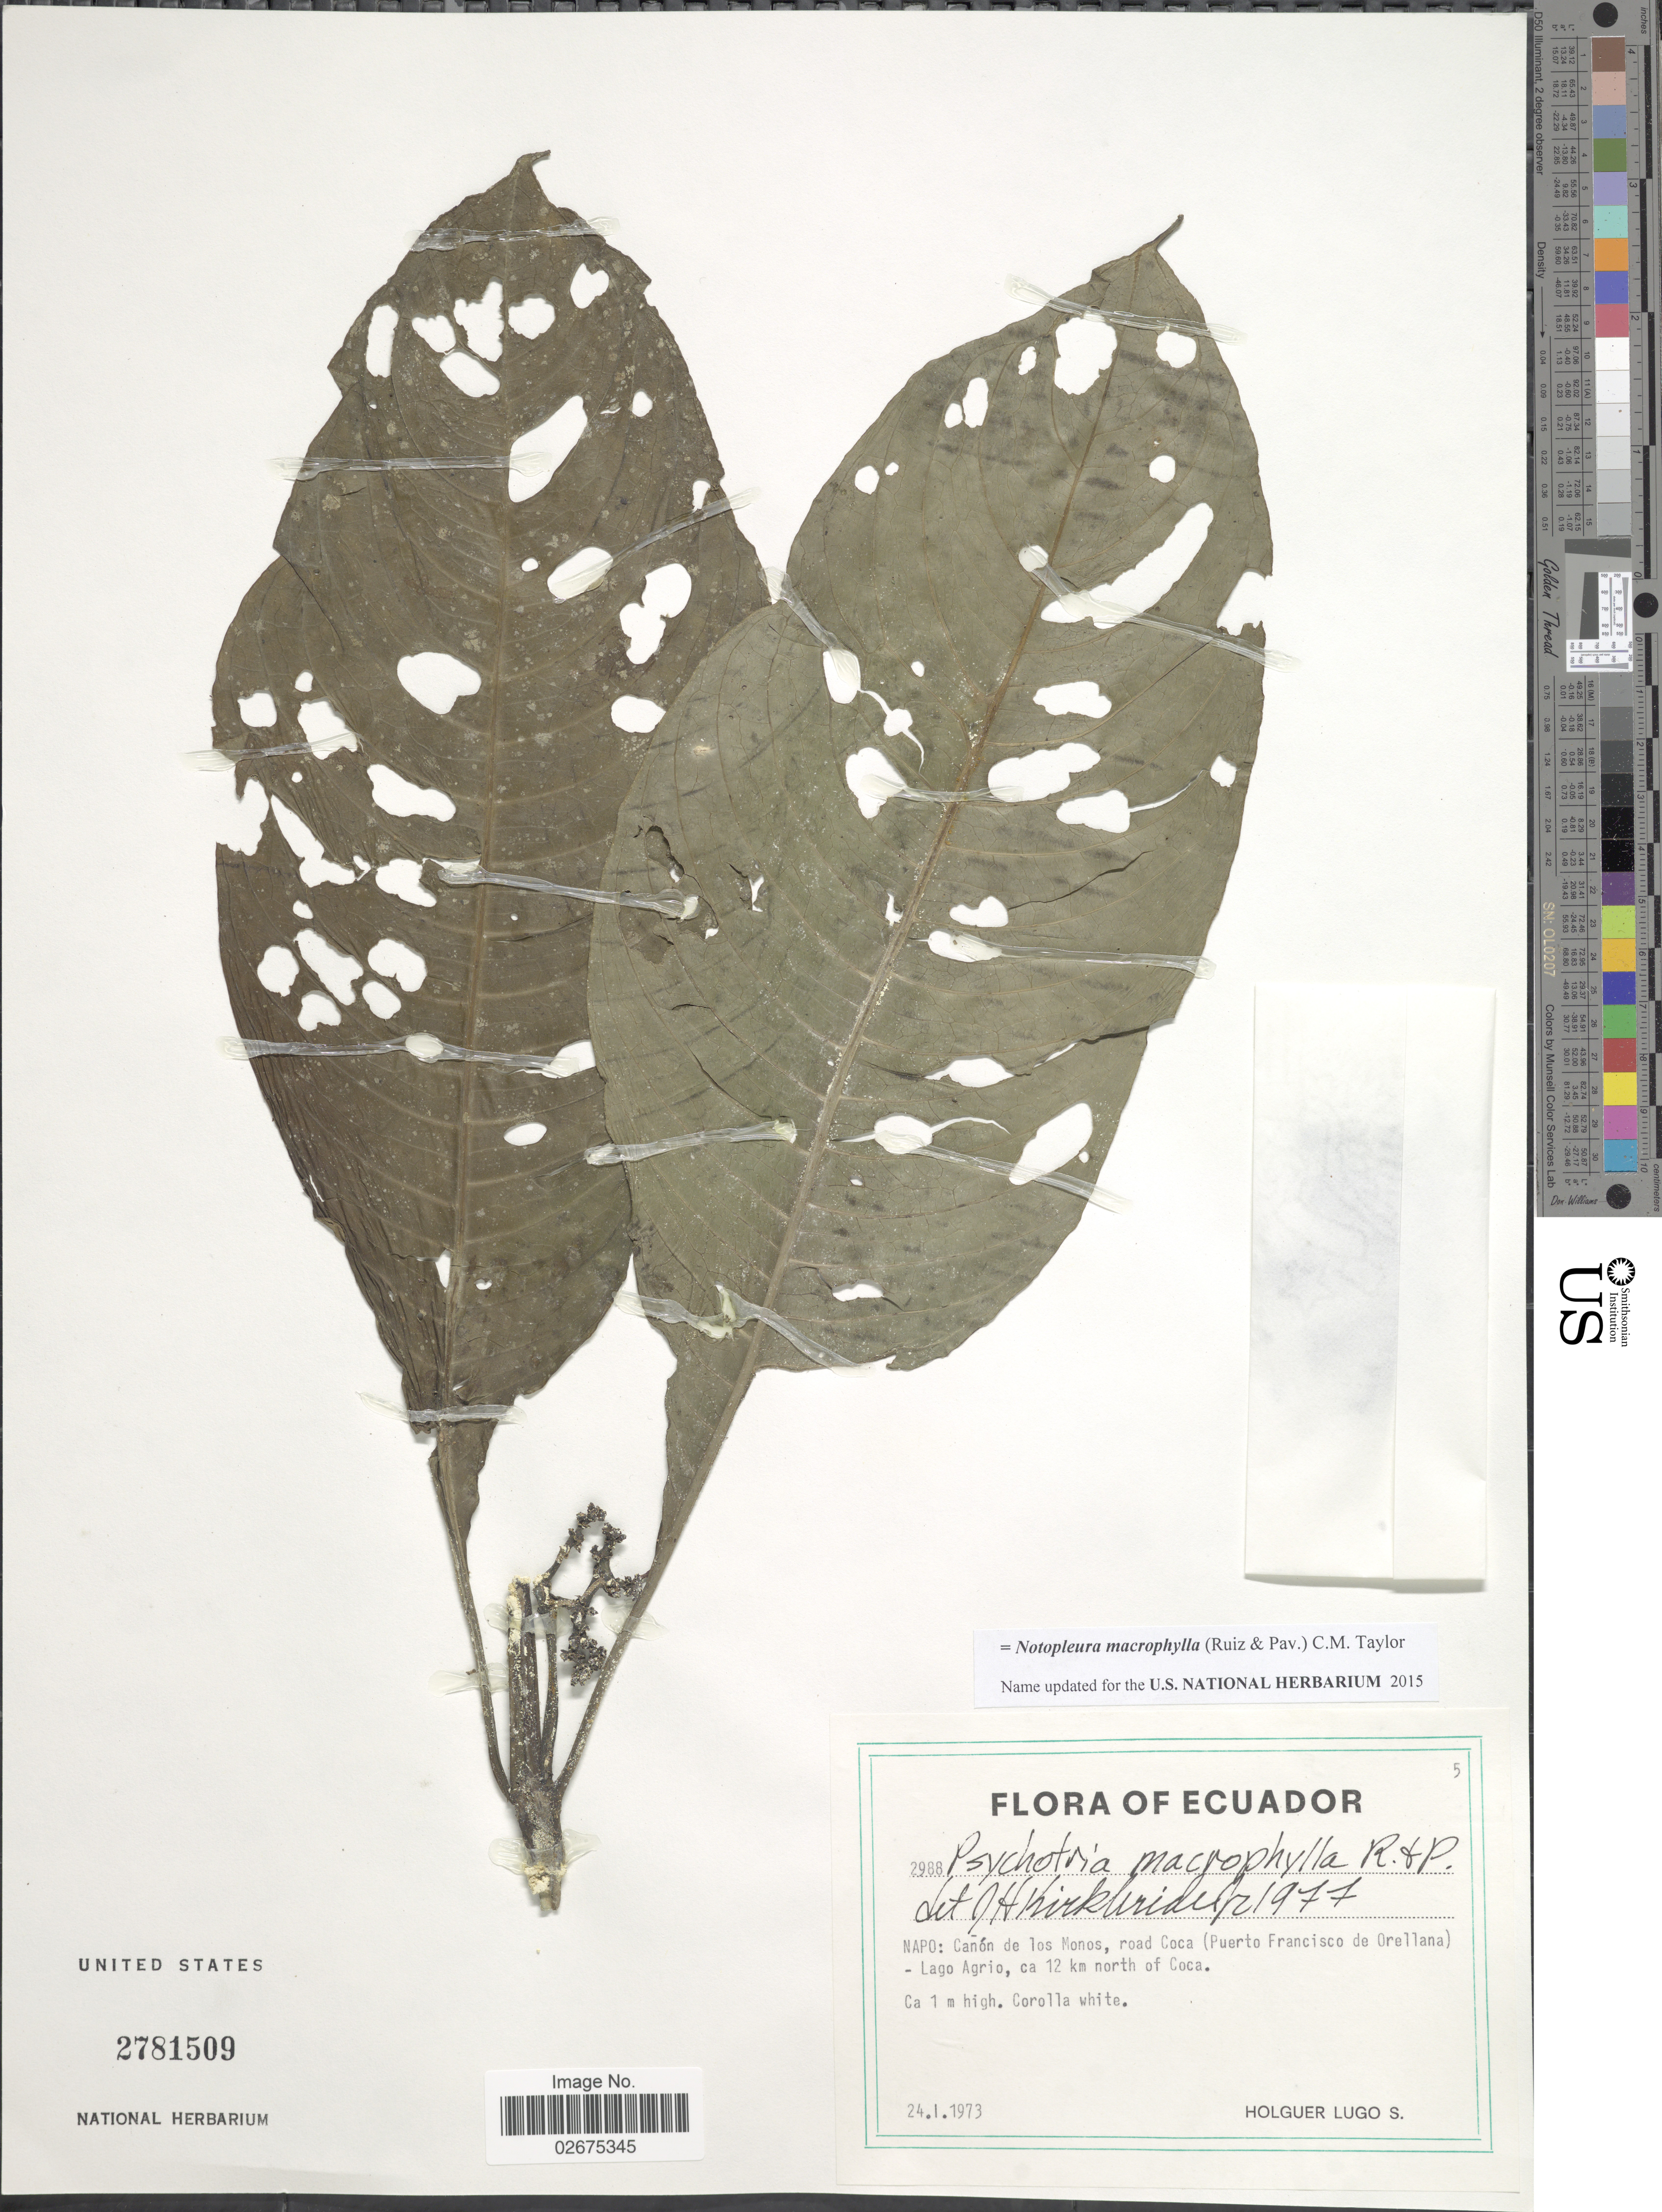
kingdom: Plantae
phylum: Tracheophyta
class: Magnoliopsida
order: Gentianales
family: Rubiaceae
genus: Notopleura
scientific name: Notopleura macrophylla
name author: (Ruiz & Pav.) C.M. Taylor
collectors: H. Lugo S.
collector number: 2988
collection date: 1973-01-24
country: Ecuador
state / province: Napo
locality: Cañón de los Monos, road Coca (Puerto Francisco de Orellana) - Lago Agrio, ca 12 km north of Coca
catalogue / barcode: US 2781509